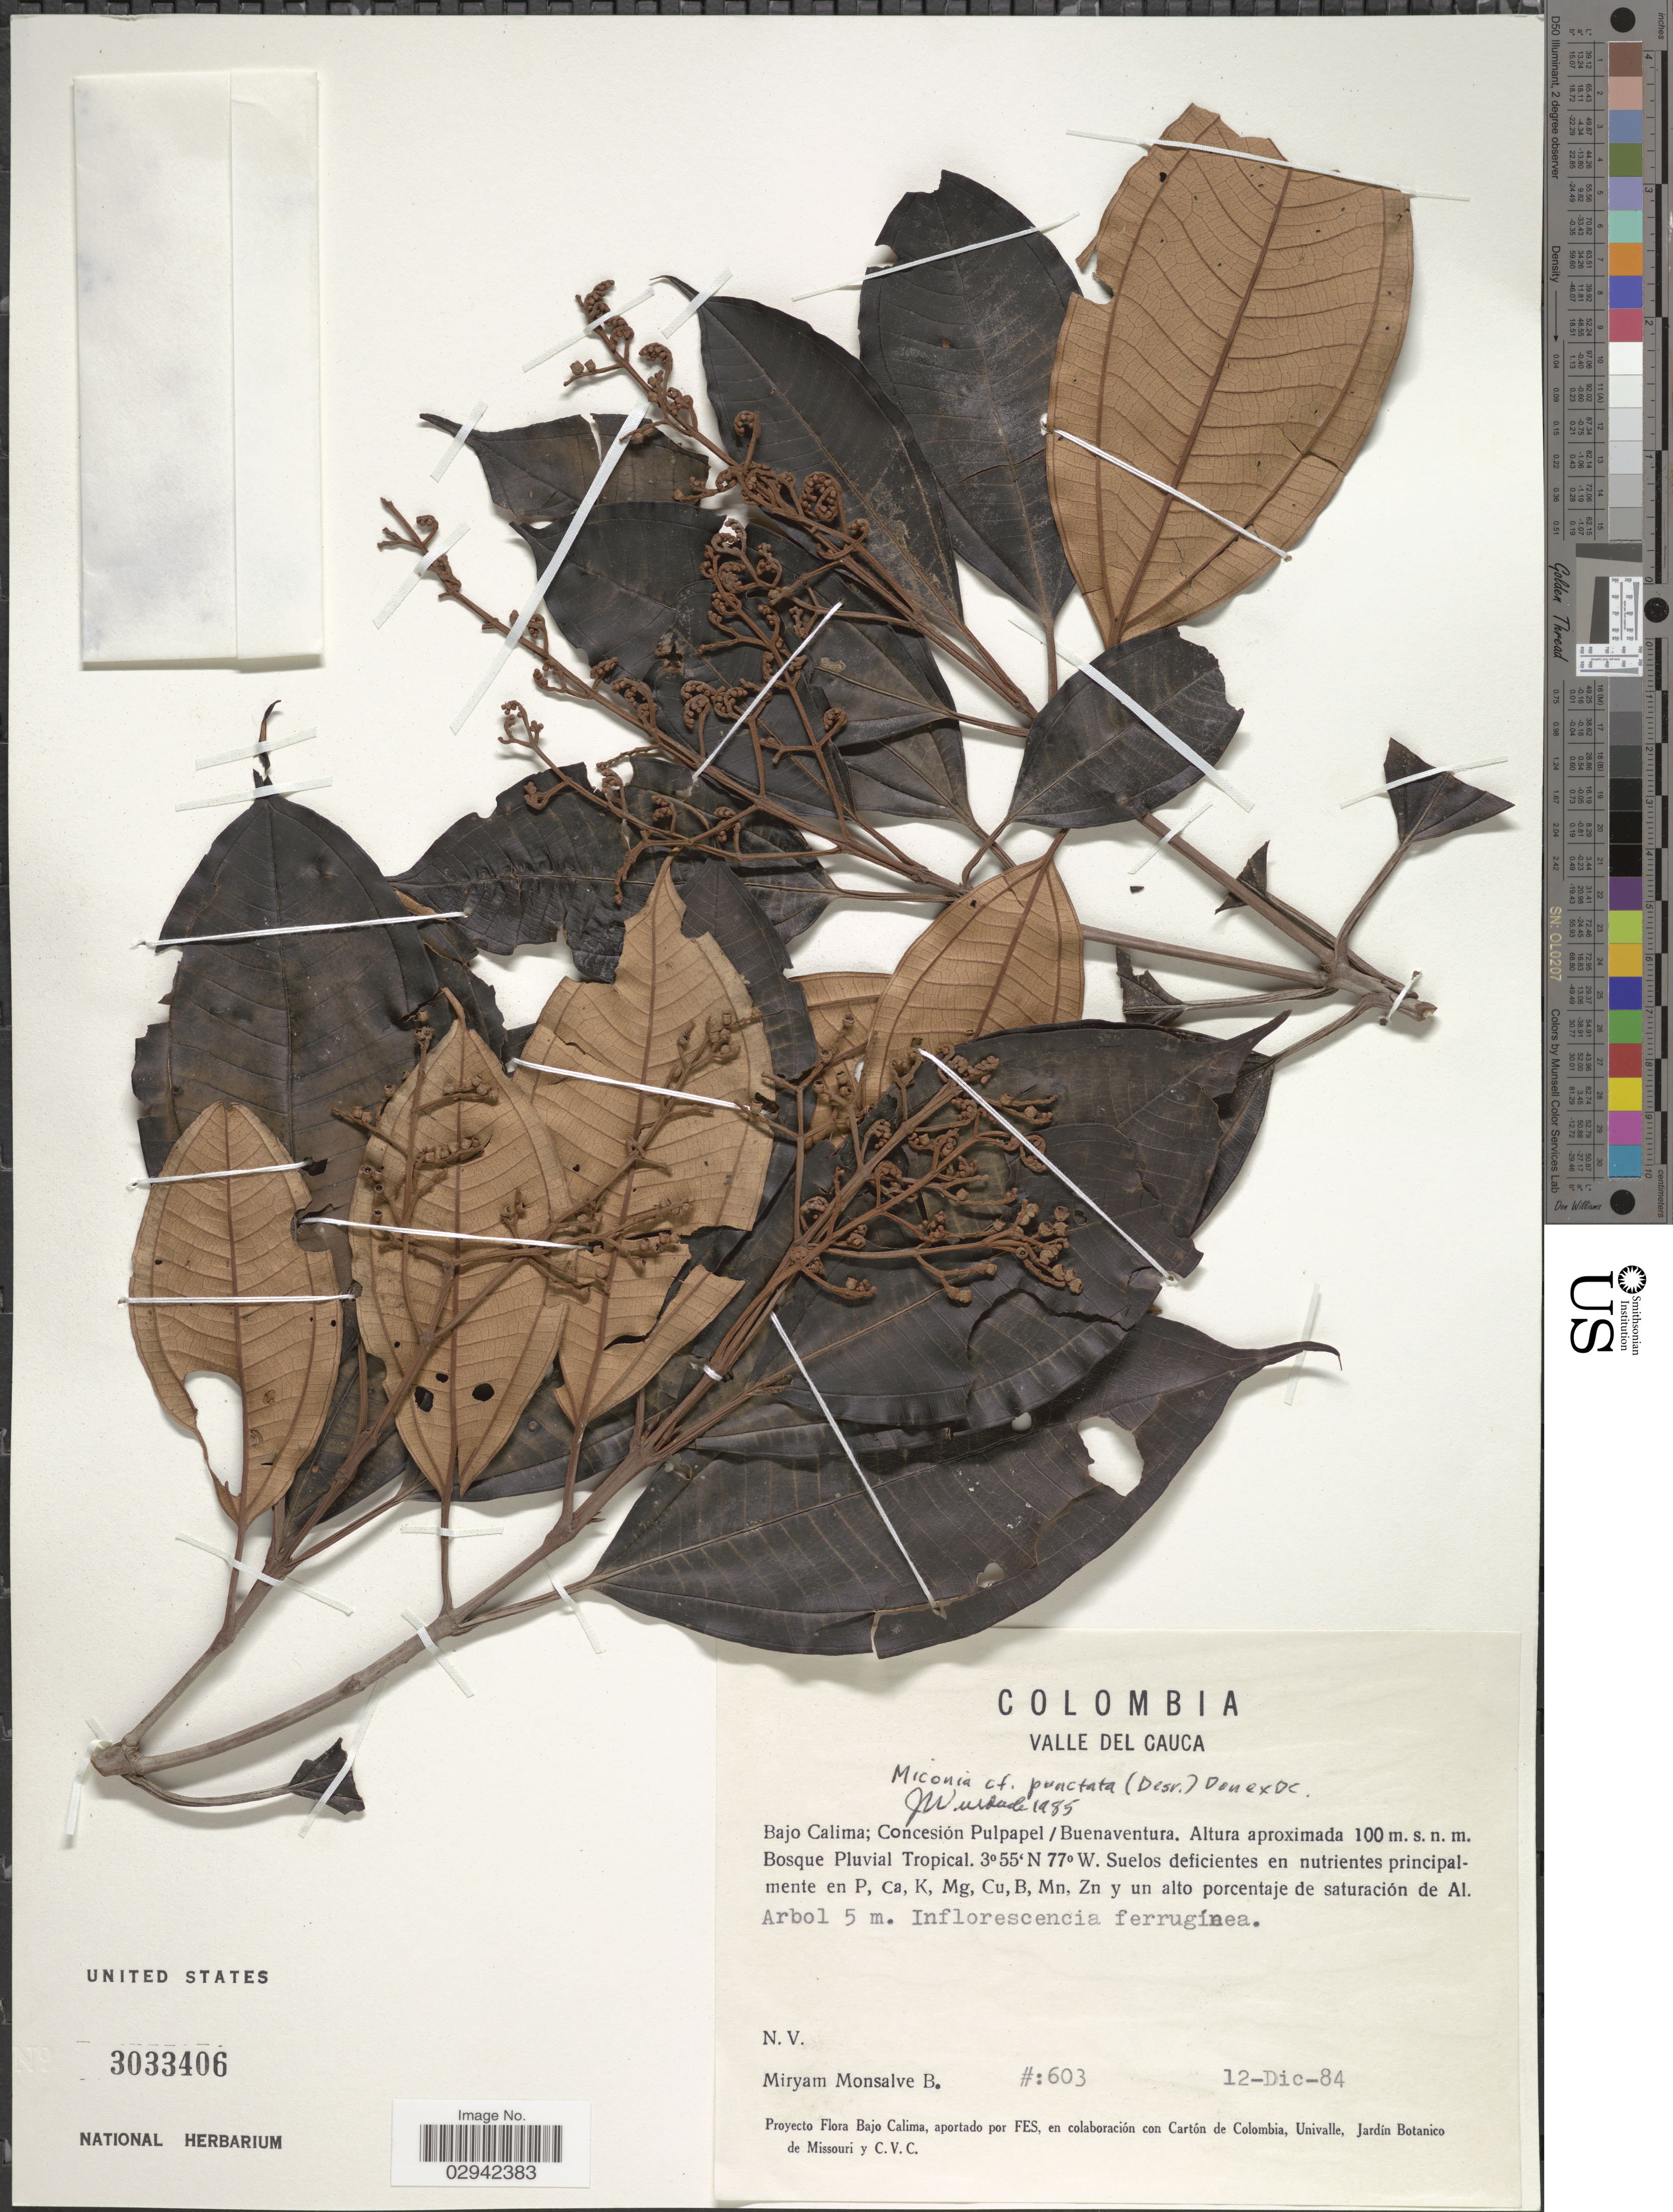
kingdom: Plantae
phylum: Tracheophyta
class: Magnoliopsida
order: Myrtales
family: Melastomataceae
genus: Miconia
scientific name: Miconia punctata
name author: (Desr.) D. Don ex DC.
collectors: M. Monsalve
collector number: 603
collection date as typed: Transcribed d/m/y: 12/12/84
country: Colombia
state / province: Valle del Cauca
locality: Bajo Calima; Concesion Pulpapel/Buenaventura.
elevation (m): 100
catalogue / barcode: US 3033406